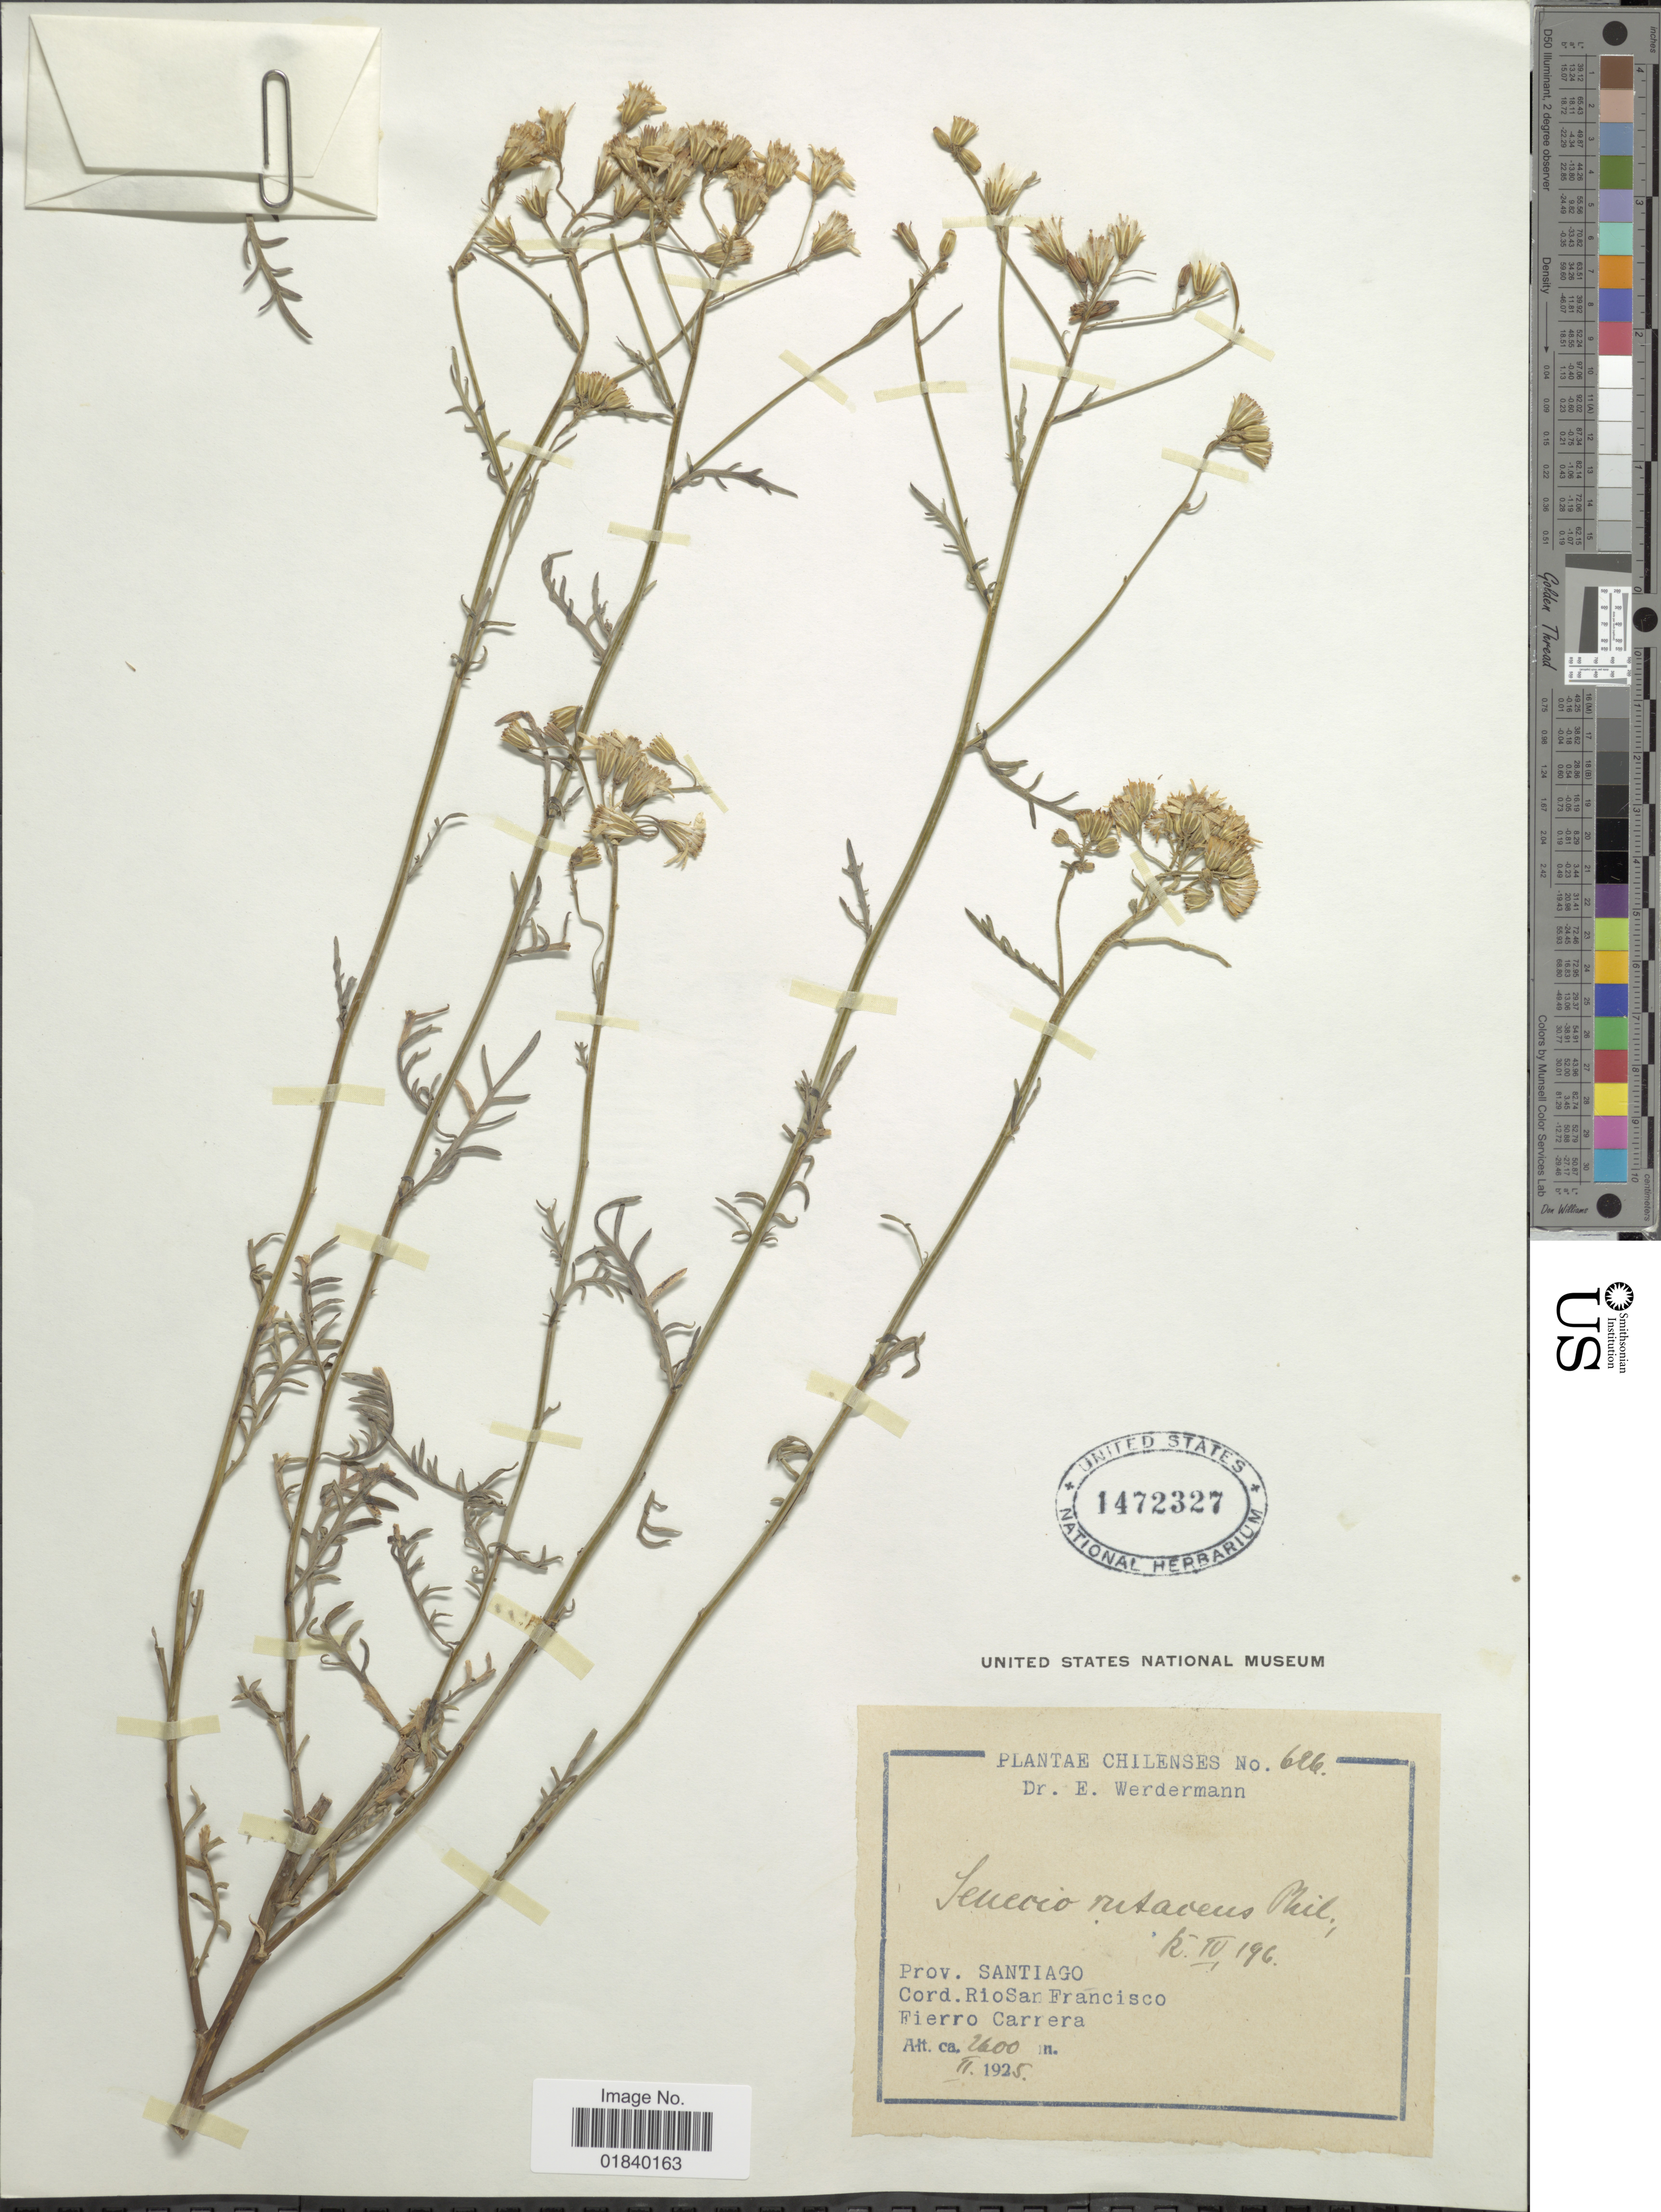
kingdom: Plantae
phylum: Tracheophyta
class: Magnoliopsida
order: Asterales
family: Asteraceae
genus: Senecio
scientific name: Senecio rutaceus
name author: Phil.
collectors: E. Werdermann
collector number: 626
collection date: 1925-02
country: Chile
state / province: Región Metropolitana (RM)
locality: Santiago. Cord. RioSan Francisco. Fierro Carrera.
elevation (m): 2600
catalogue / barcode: US 1472327